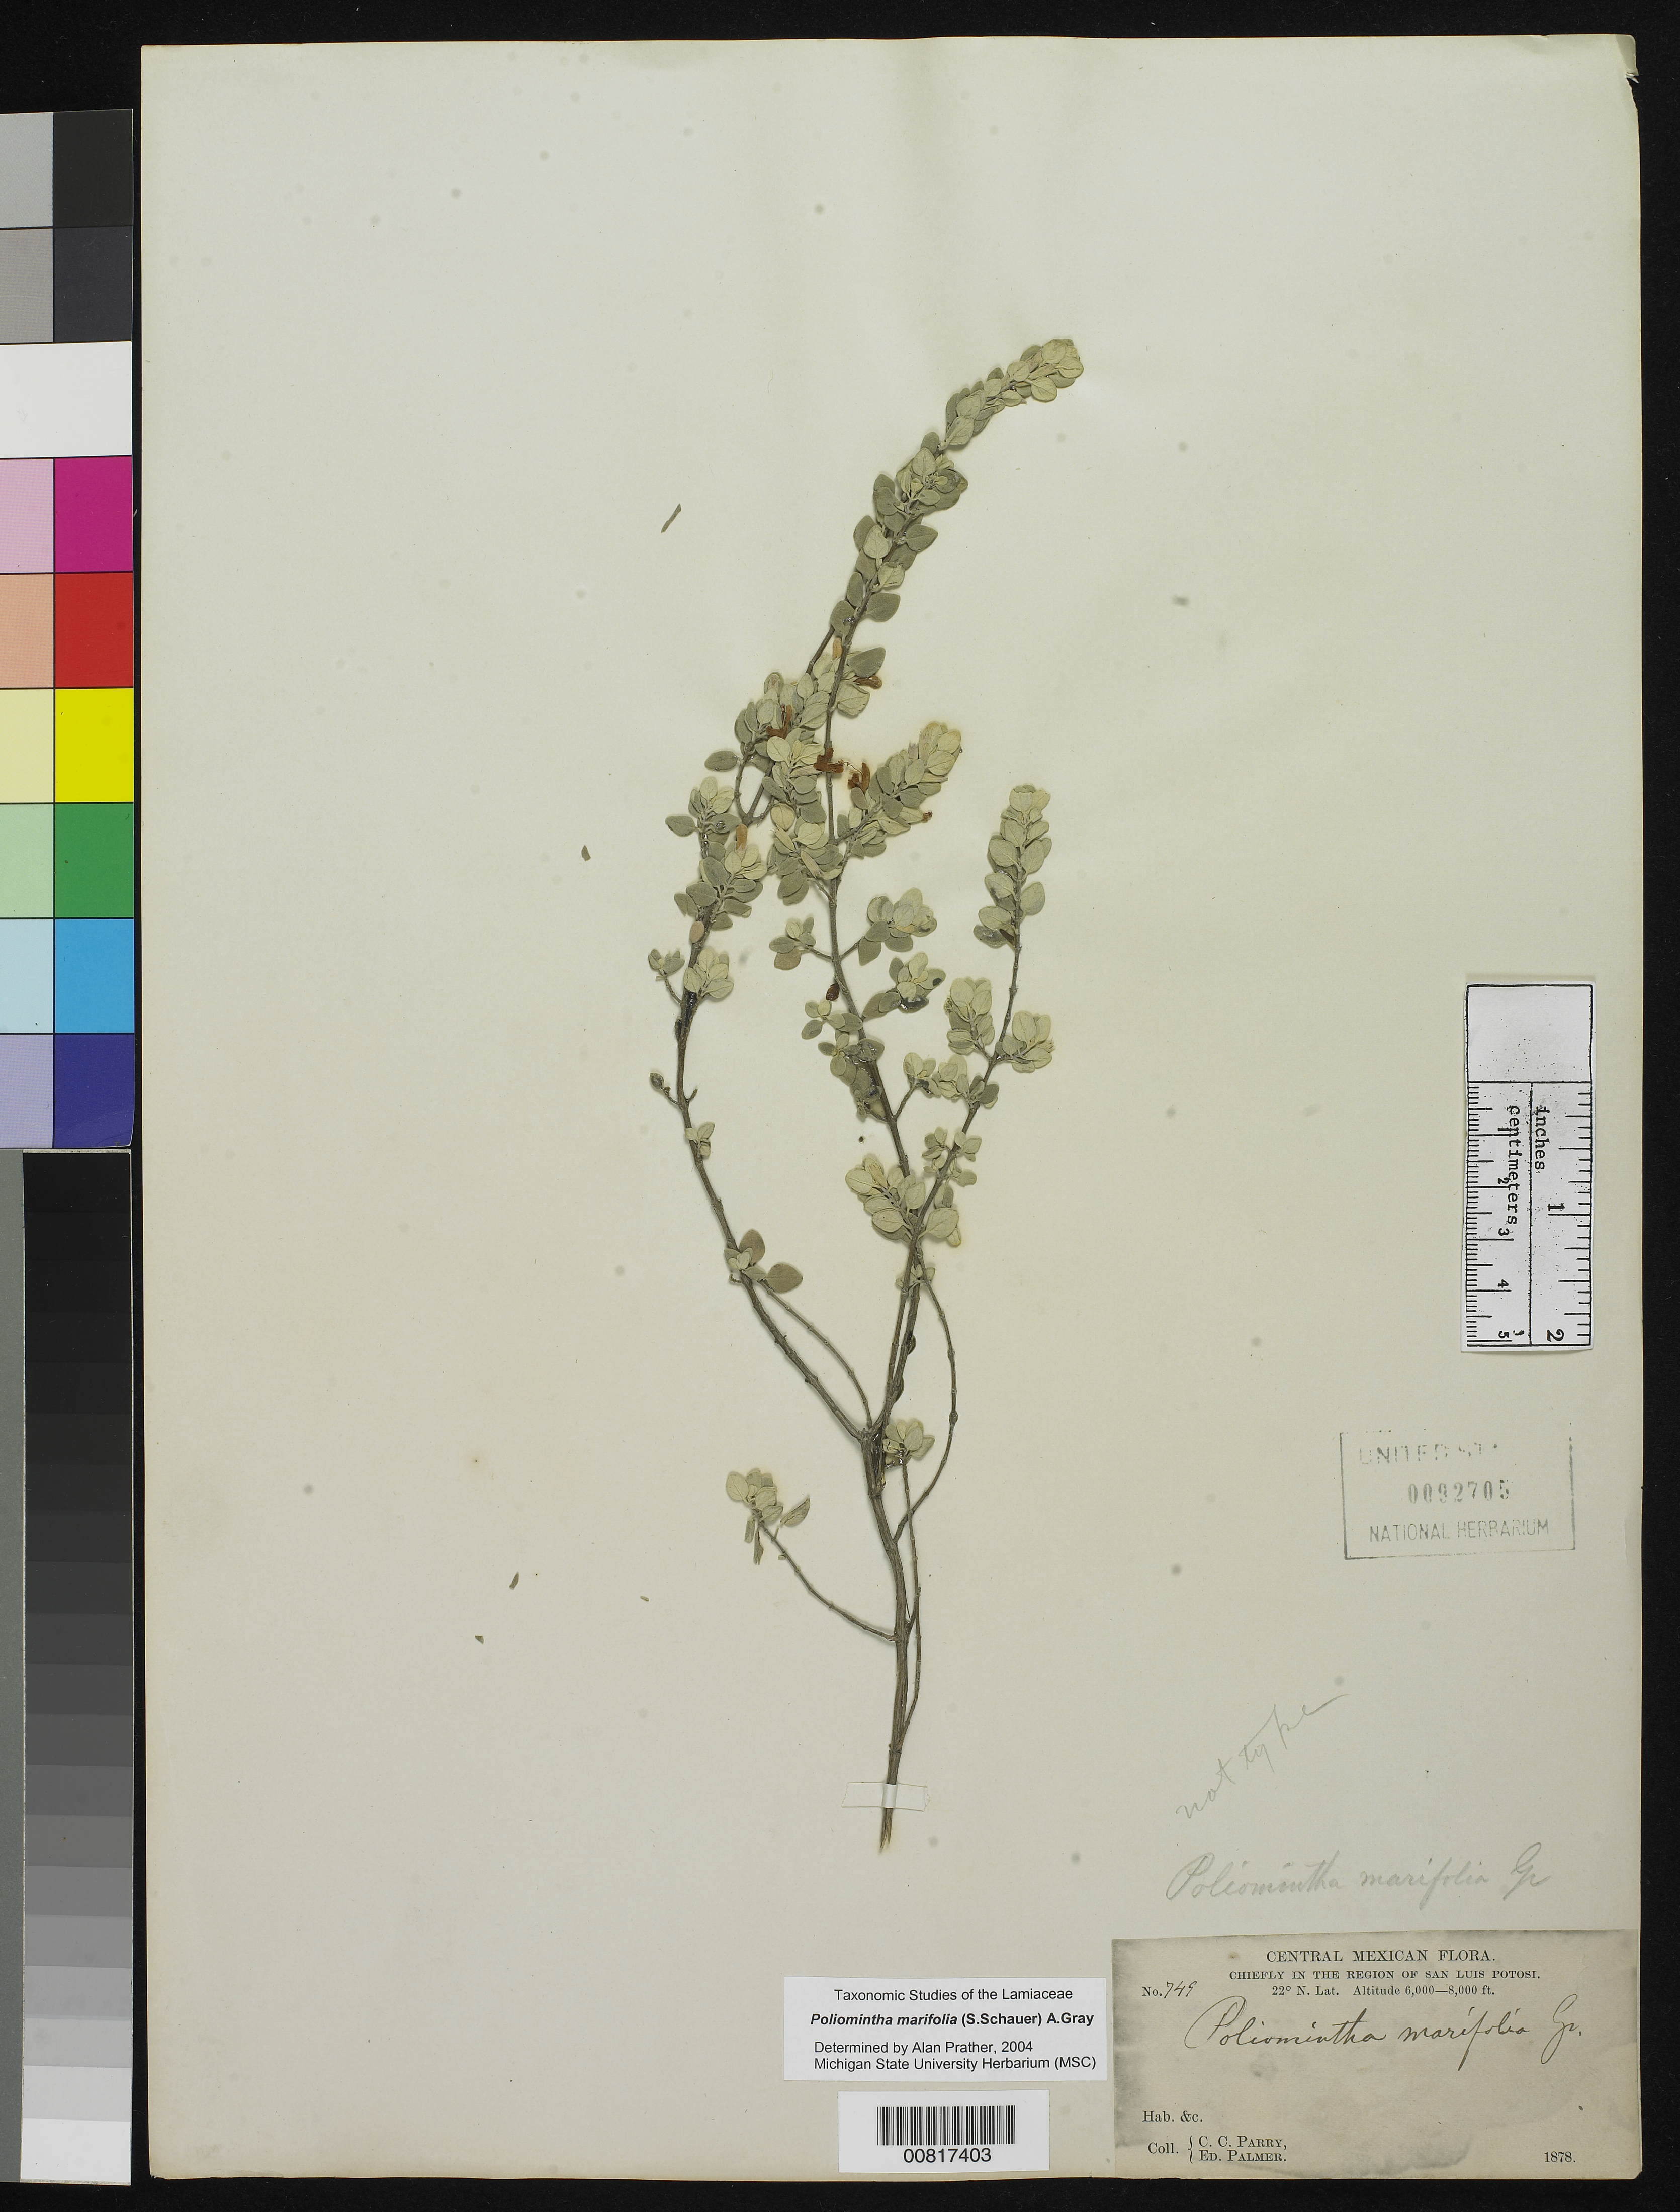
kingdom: Plantae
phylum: Tracheophyta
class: Magnoliopsida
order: Lamiales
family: Lamiaceae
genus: Hesperozygis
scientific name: Hesperozygis marifolia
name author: (S. Schauer) Epling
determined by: Godden, Granrt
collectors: C. C. Parry & E. Palmer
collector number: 749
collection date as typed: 1878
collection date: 1878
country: Mexico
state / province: San Luis Potosí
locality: Chiefly in the region of San Luis Potosí.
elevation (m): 1829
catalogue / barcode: US 92705